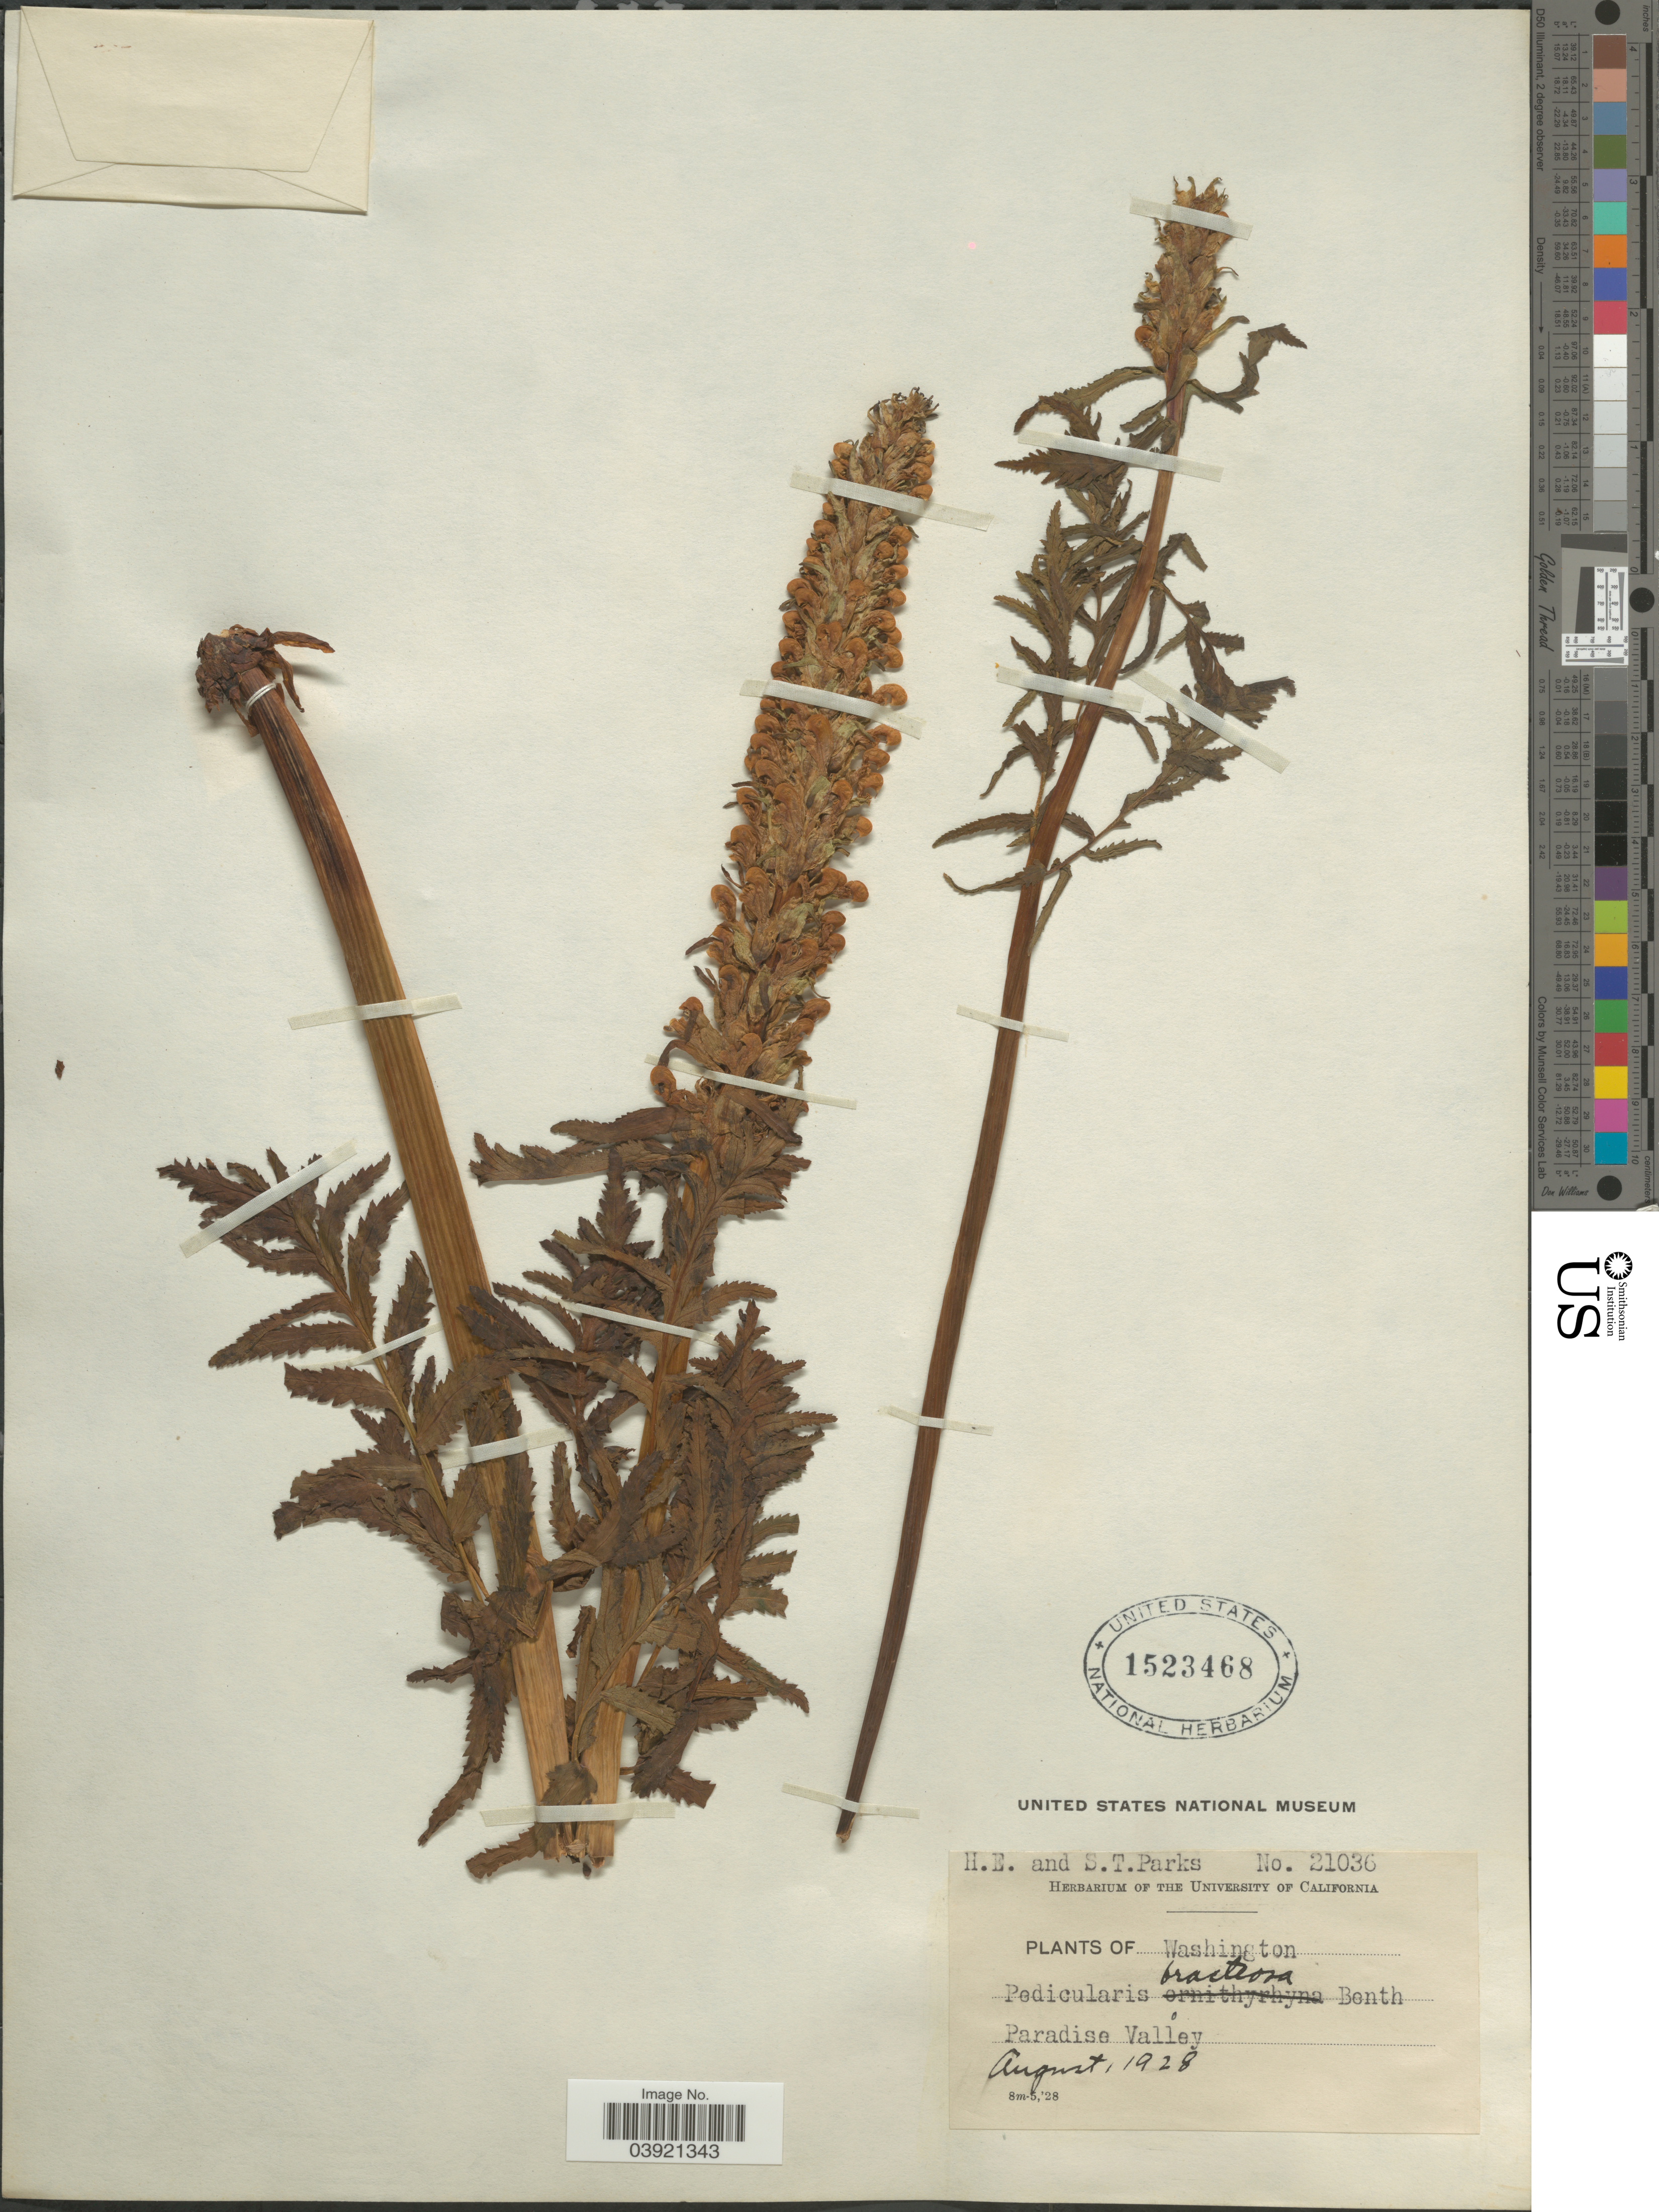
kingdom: Plantae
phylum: Tracheophyta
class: Magnoliopsida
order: Lamiales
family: Orobanchaceae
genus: Pedicularis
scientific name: Pedicularis bracteosa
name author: Benth.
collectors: H. E. Parks & S. Parks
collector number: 21036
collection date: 1928-08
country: United States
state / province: Washington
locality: Paradise Valley.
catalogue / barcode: US 1523468